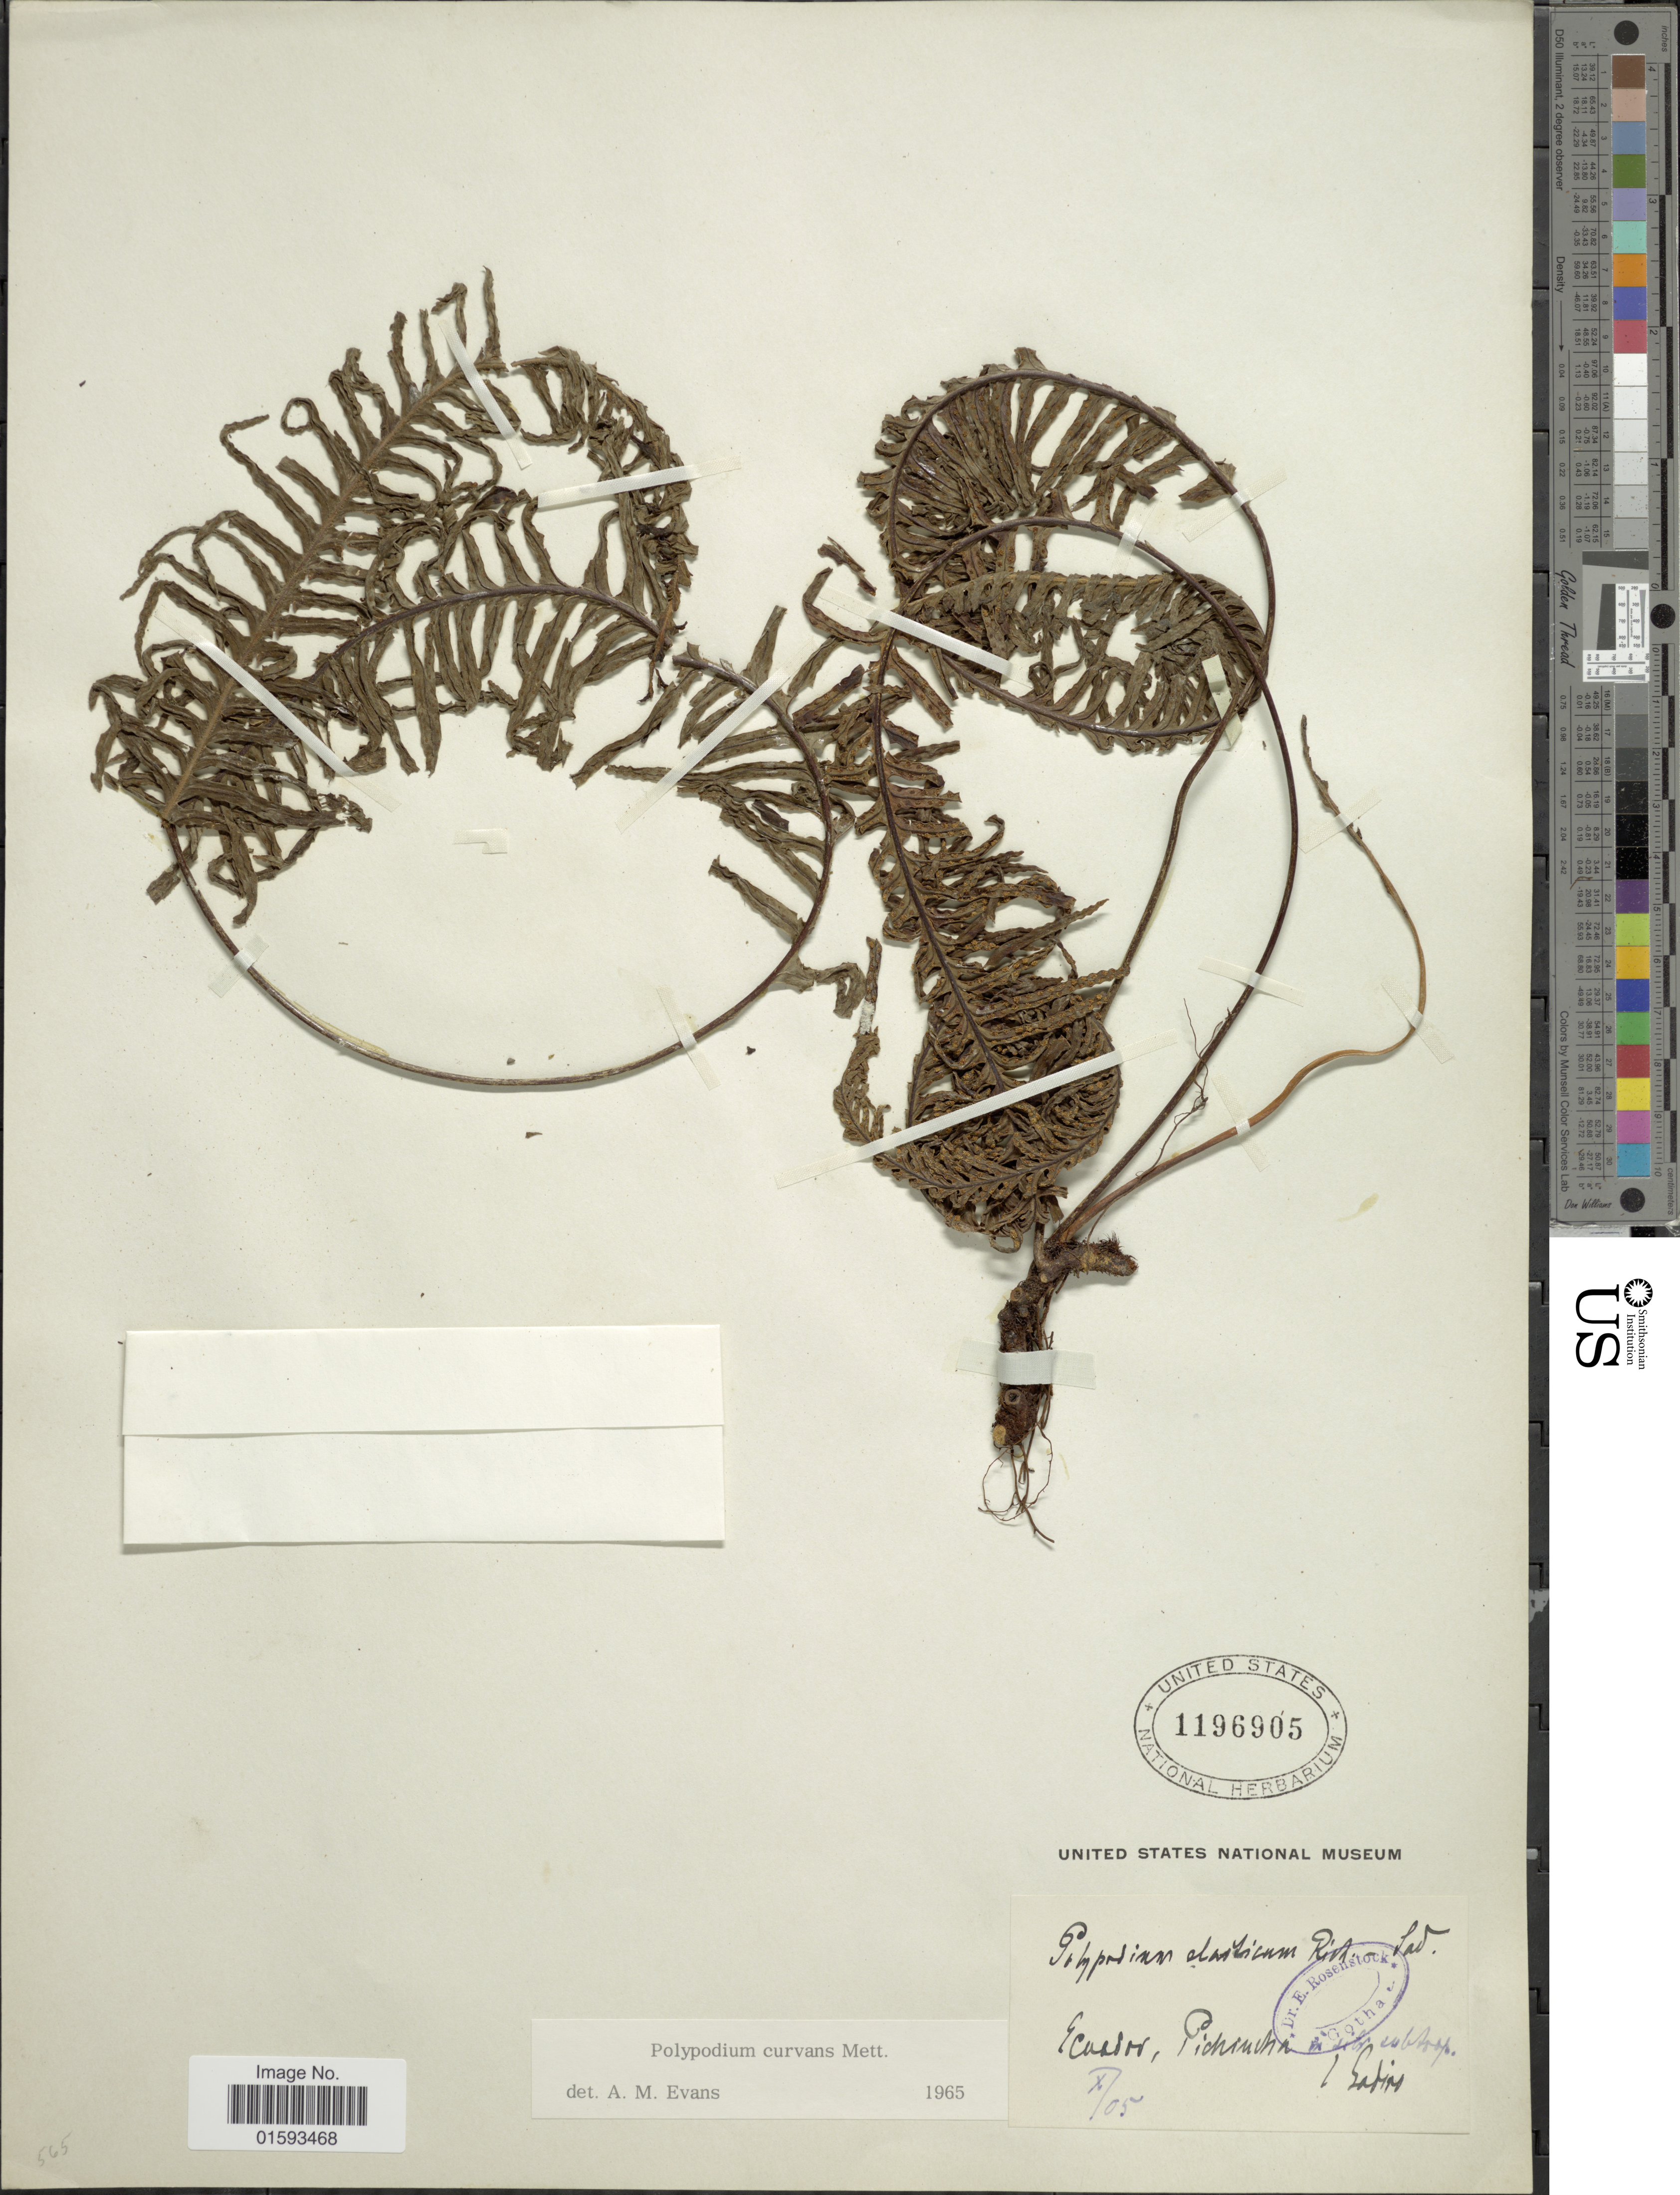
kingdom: Plantae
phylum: Tracheophyta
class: Polypodiopsida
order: Polypodiales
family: Polypodiaceae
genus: Pecluma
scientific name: Pecluma curvans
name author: (Mett.) Price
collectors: Sodiro, --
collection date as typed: Transcribed d/m/y: /10/5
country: Ecuador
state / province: Pichincha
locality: In distr. Subtrop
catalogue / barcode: US 1196905